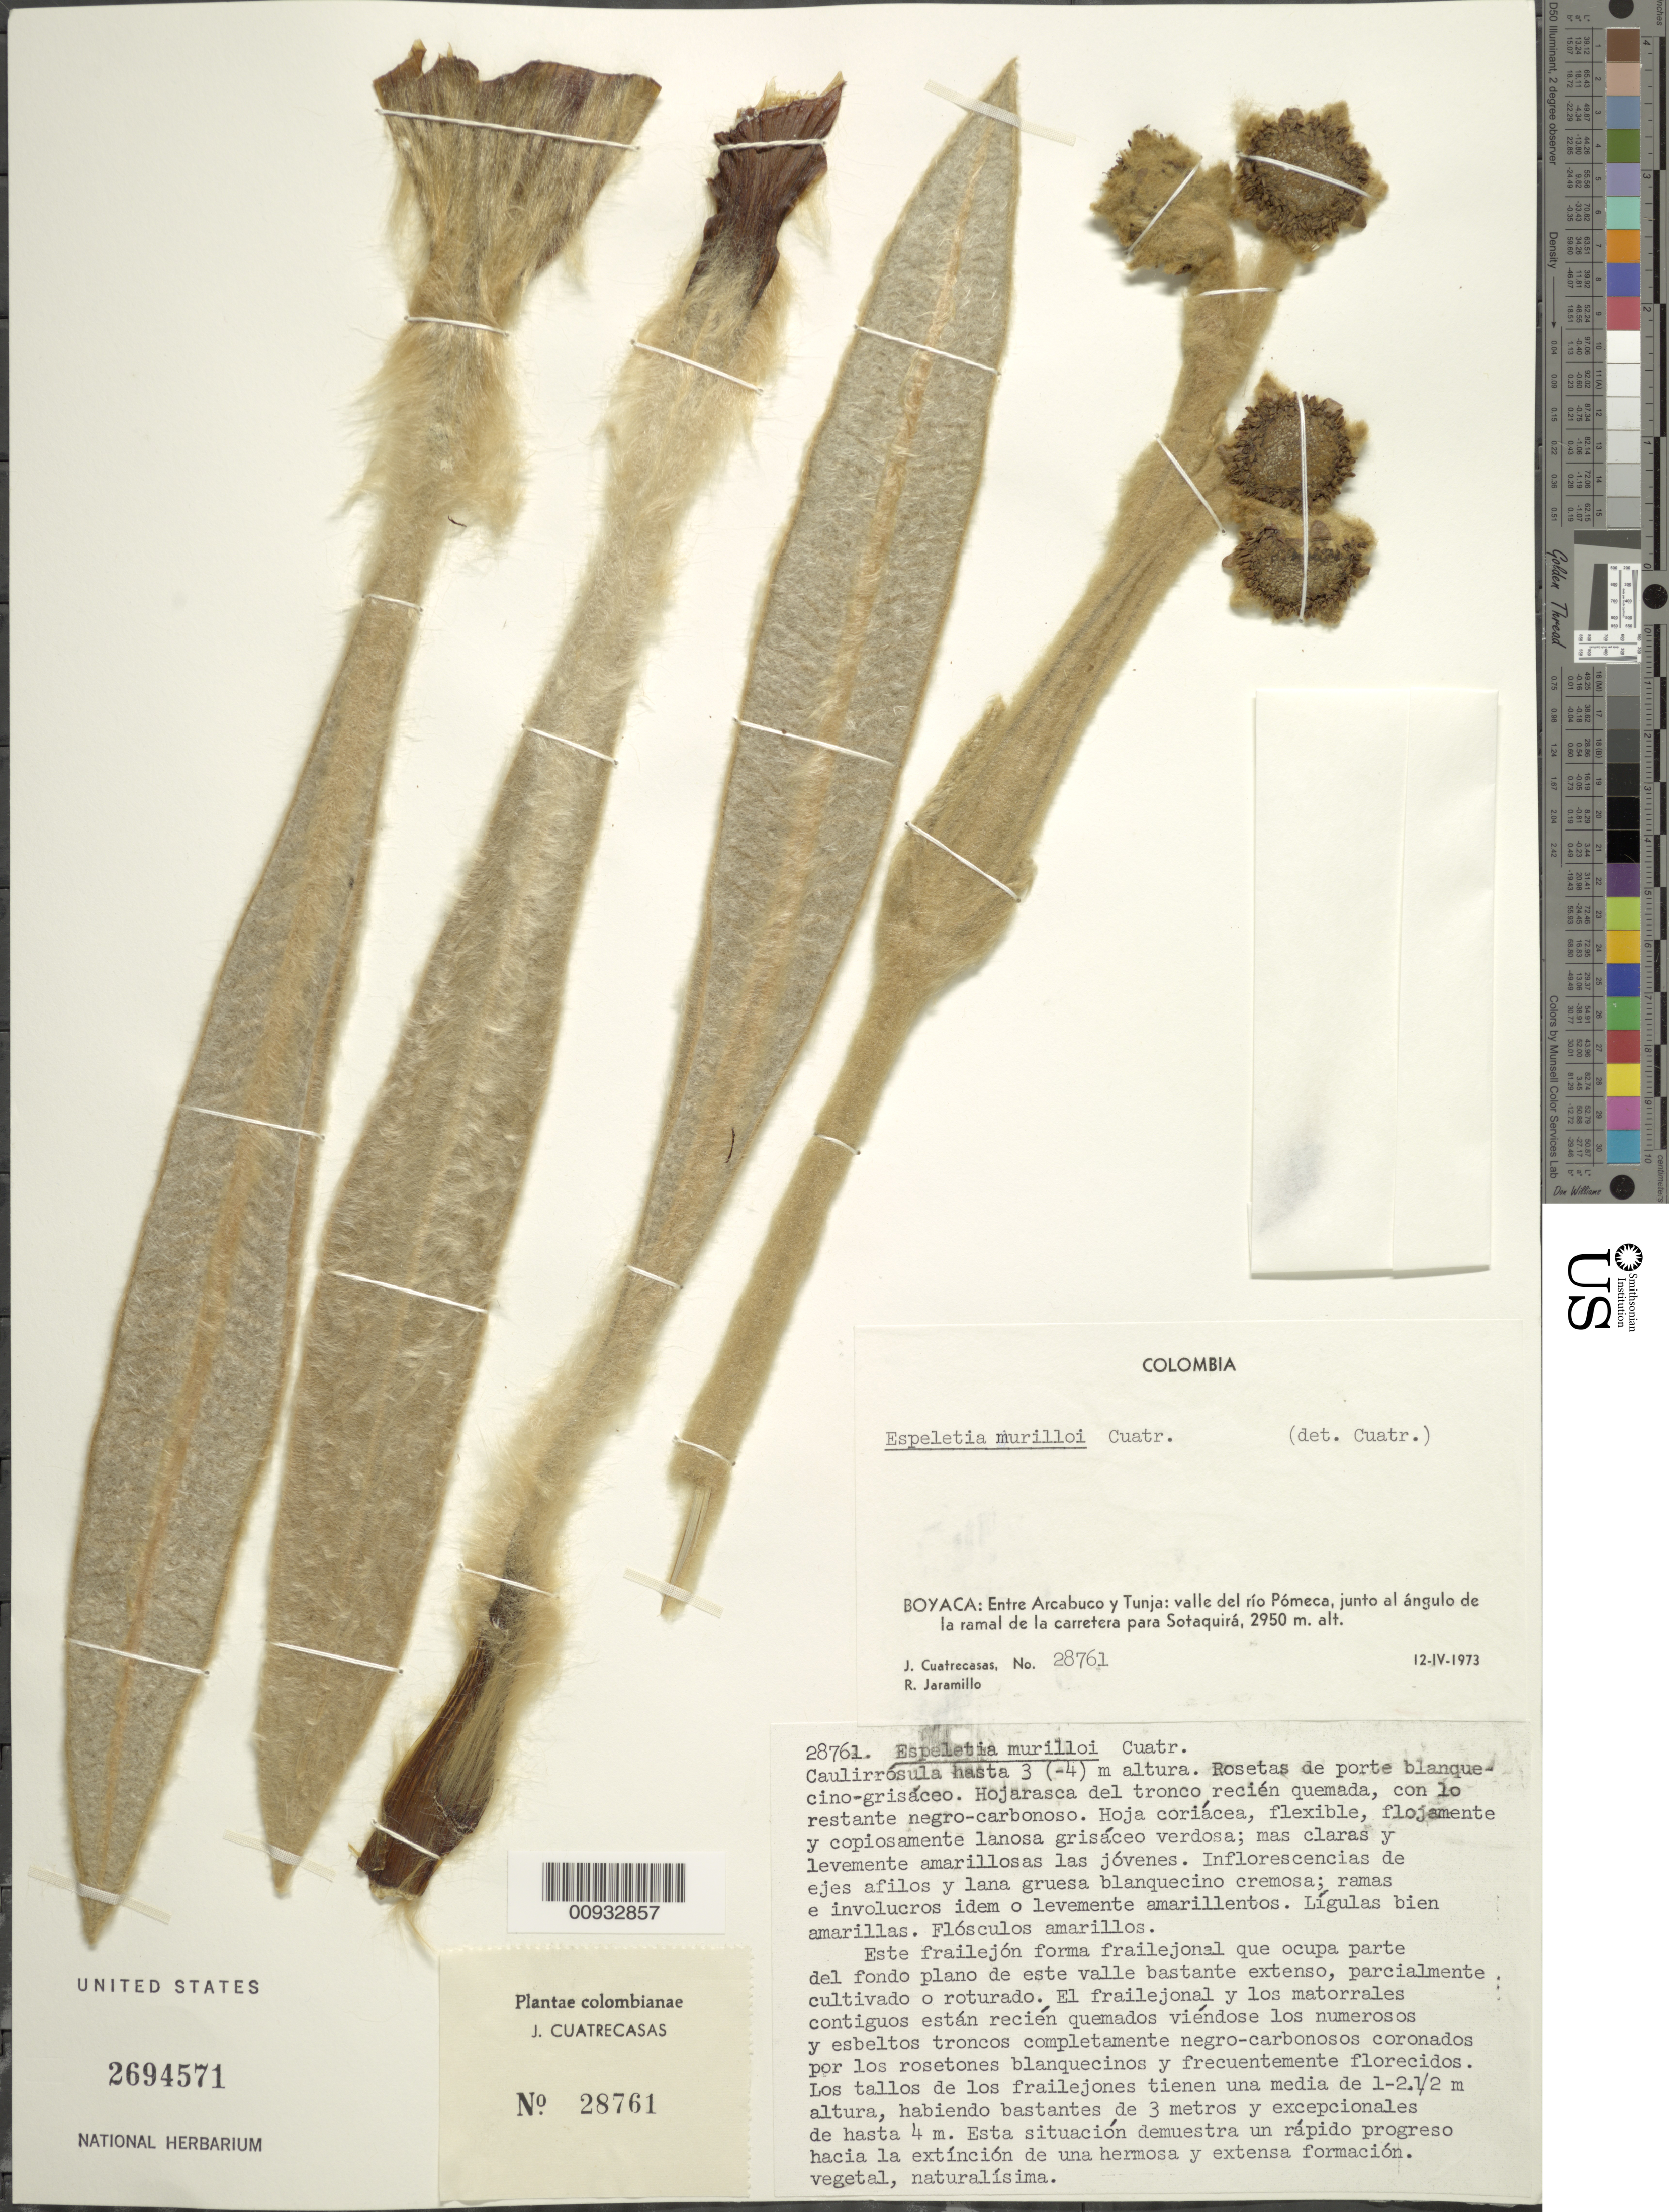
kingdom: Plantae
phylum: Tracheophyta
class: Magnoliopsida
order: Asterales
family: Asteraceae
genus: Espeletia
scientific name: Espeletia murilloi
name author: Cuatrec.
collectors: J. Cuatrecasas & R. Jaramillo M.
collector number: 28761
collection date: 1973-04-12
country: Colombia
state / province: Boyacá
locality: Entre Arcabuco y Tunja, valle del rio Pomeca, junto al angulo de la ramal de la carretera para Sotaquira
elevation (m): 2950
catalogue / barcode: US 2694571